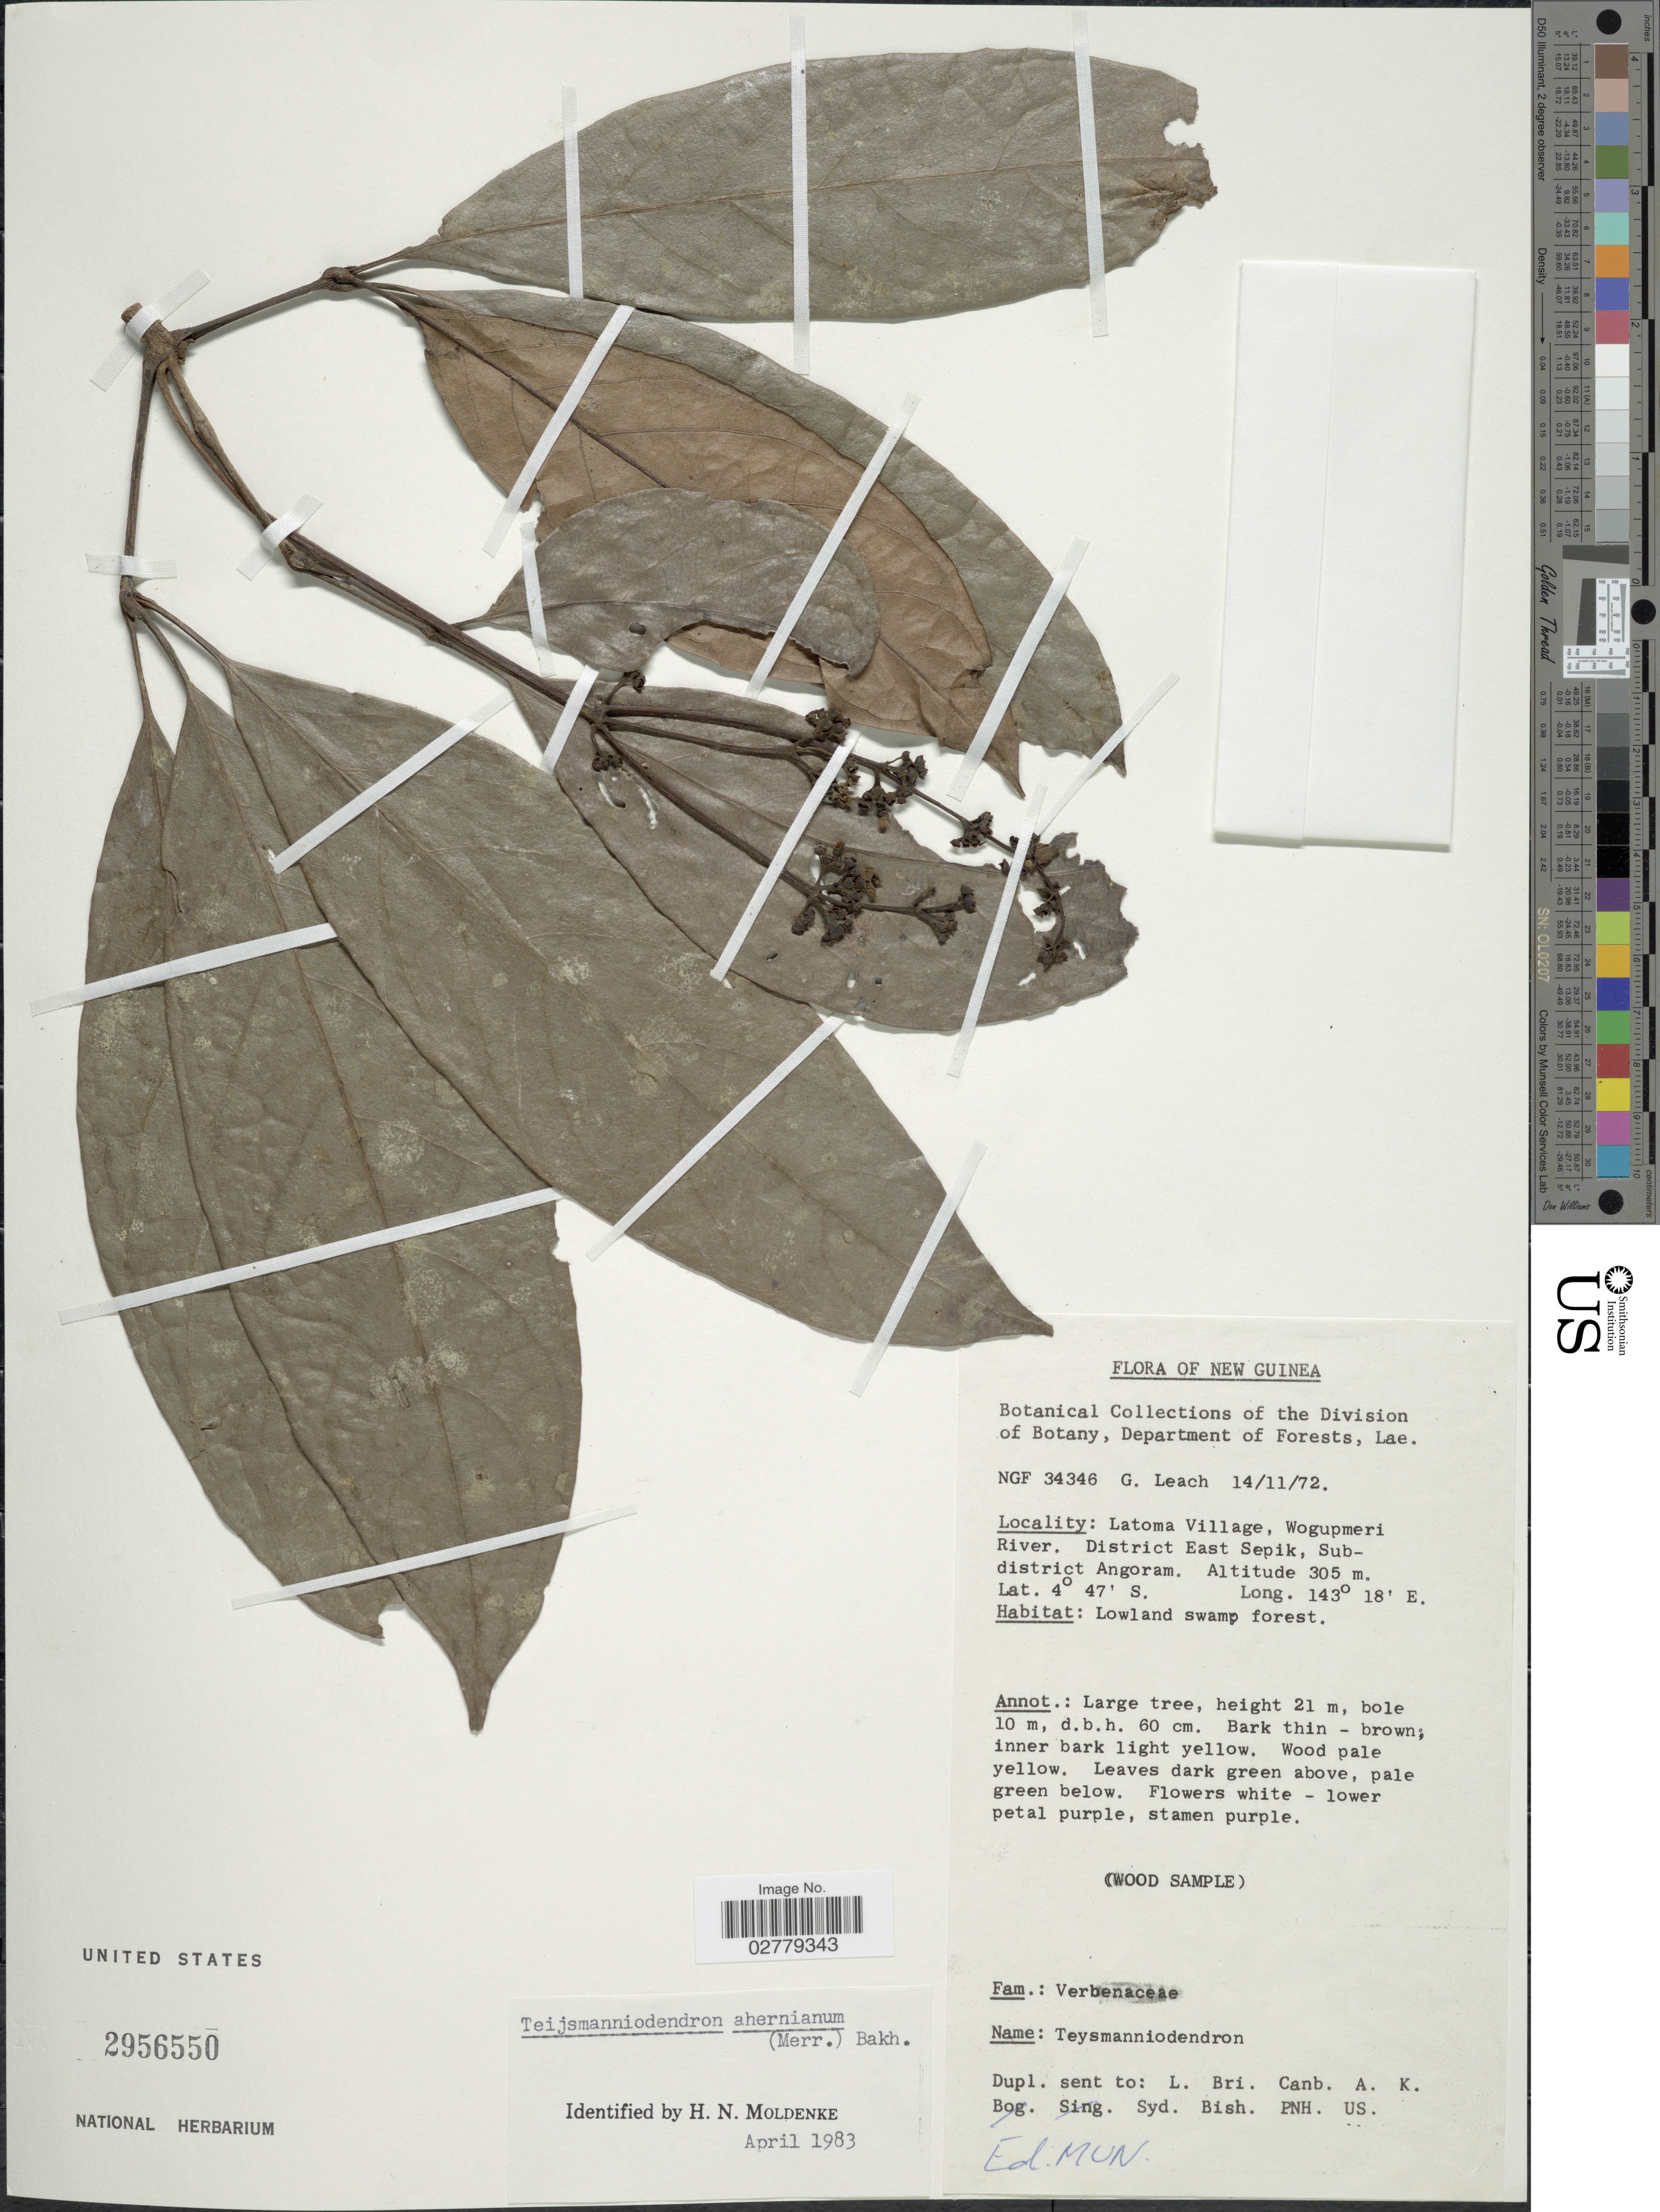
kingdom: Plantae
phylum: Tracheophyta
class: Magnoliopsida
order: Lamiales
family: Lamiaceae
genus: Teijsmanniodendron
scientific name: Teijsmanniodendron ahernianum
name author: (Merr.) Bakh.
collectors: G. Leach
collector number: NGF34346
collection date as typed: Transcribed d/m/y: 14/11/72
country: Papua New Guinea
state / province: East Sepik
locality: New Guinea. Latoma Village, Wogupmeri River. District East Sepik, Subdistrict Angoram.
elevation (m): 305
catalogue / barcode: US 2956550